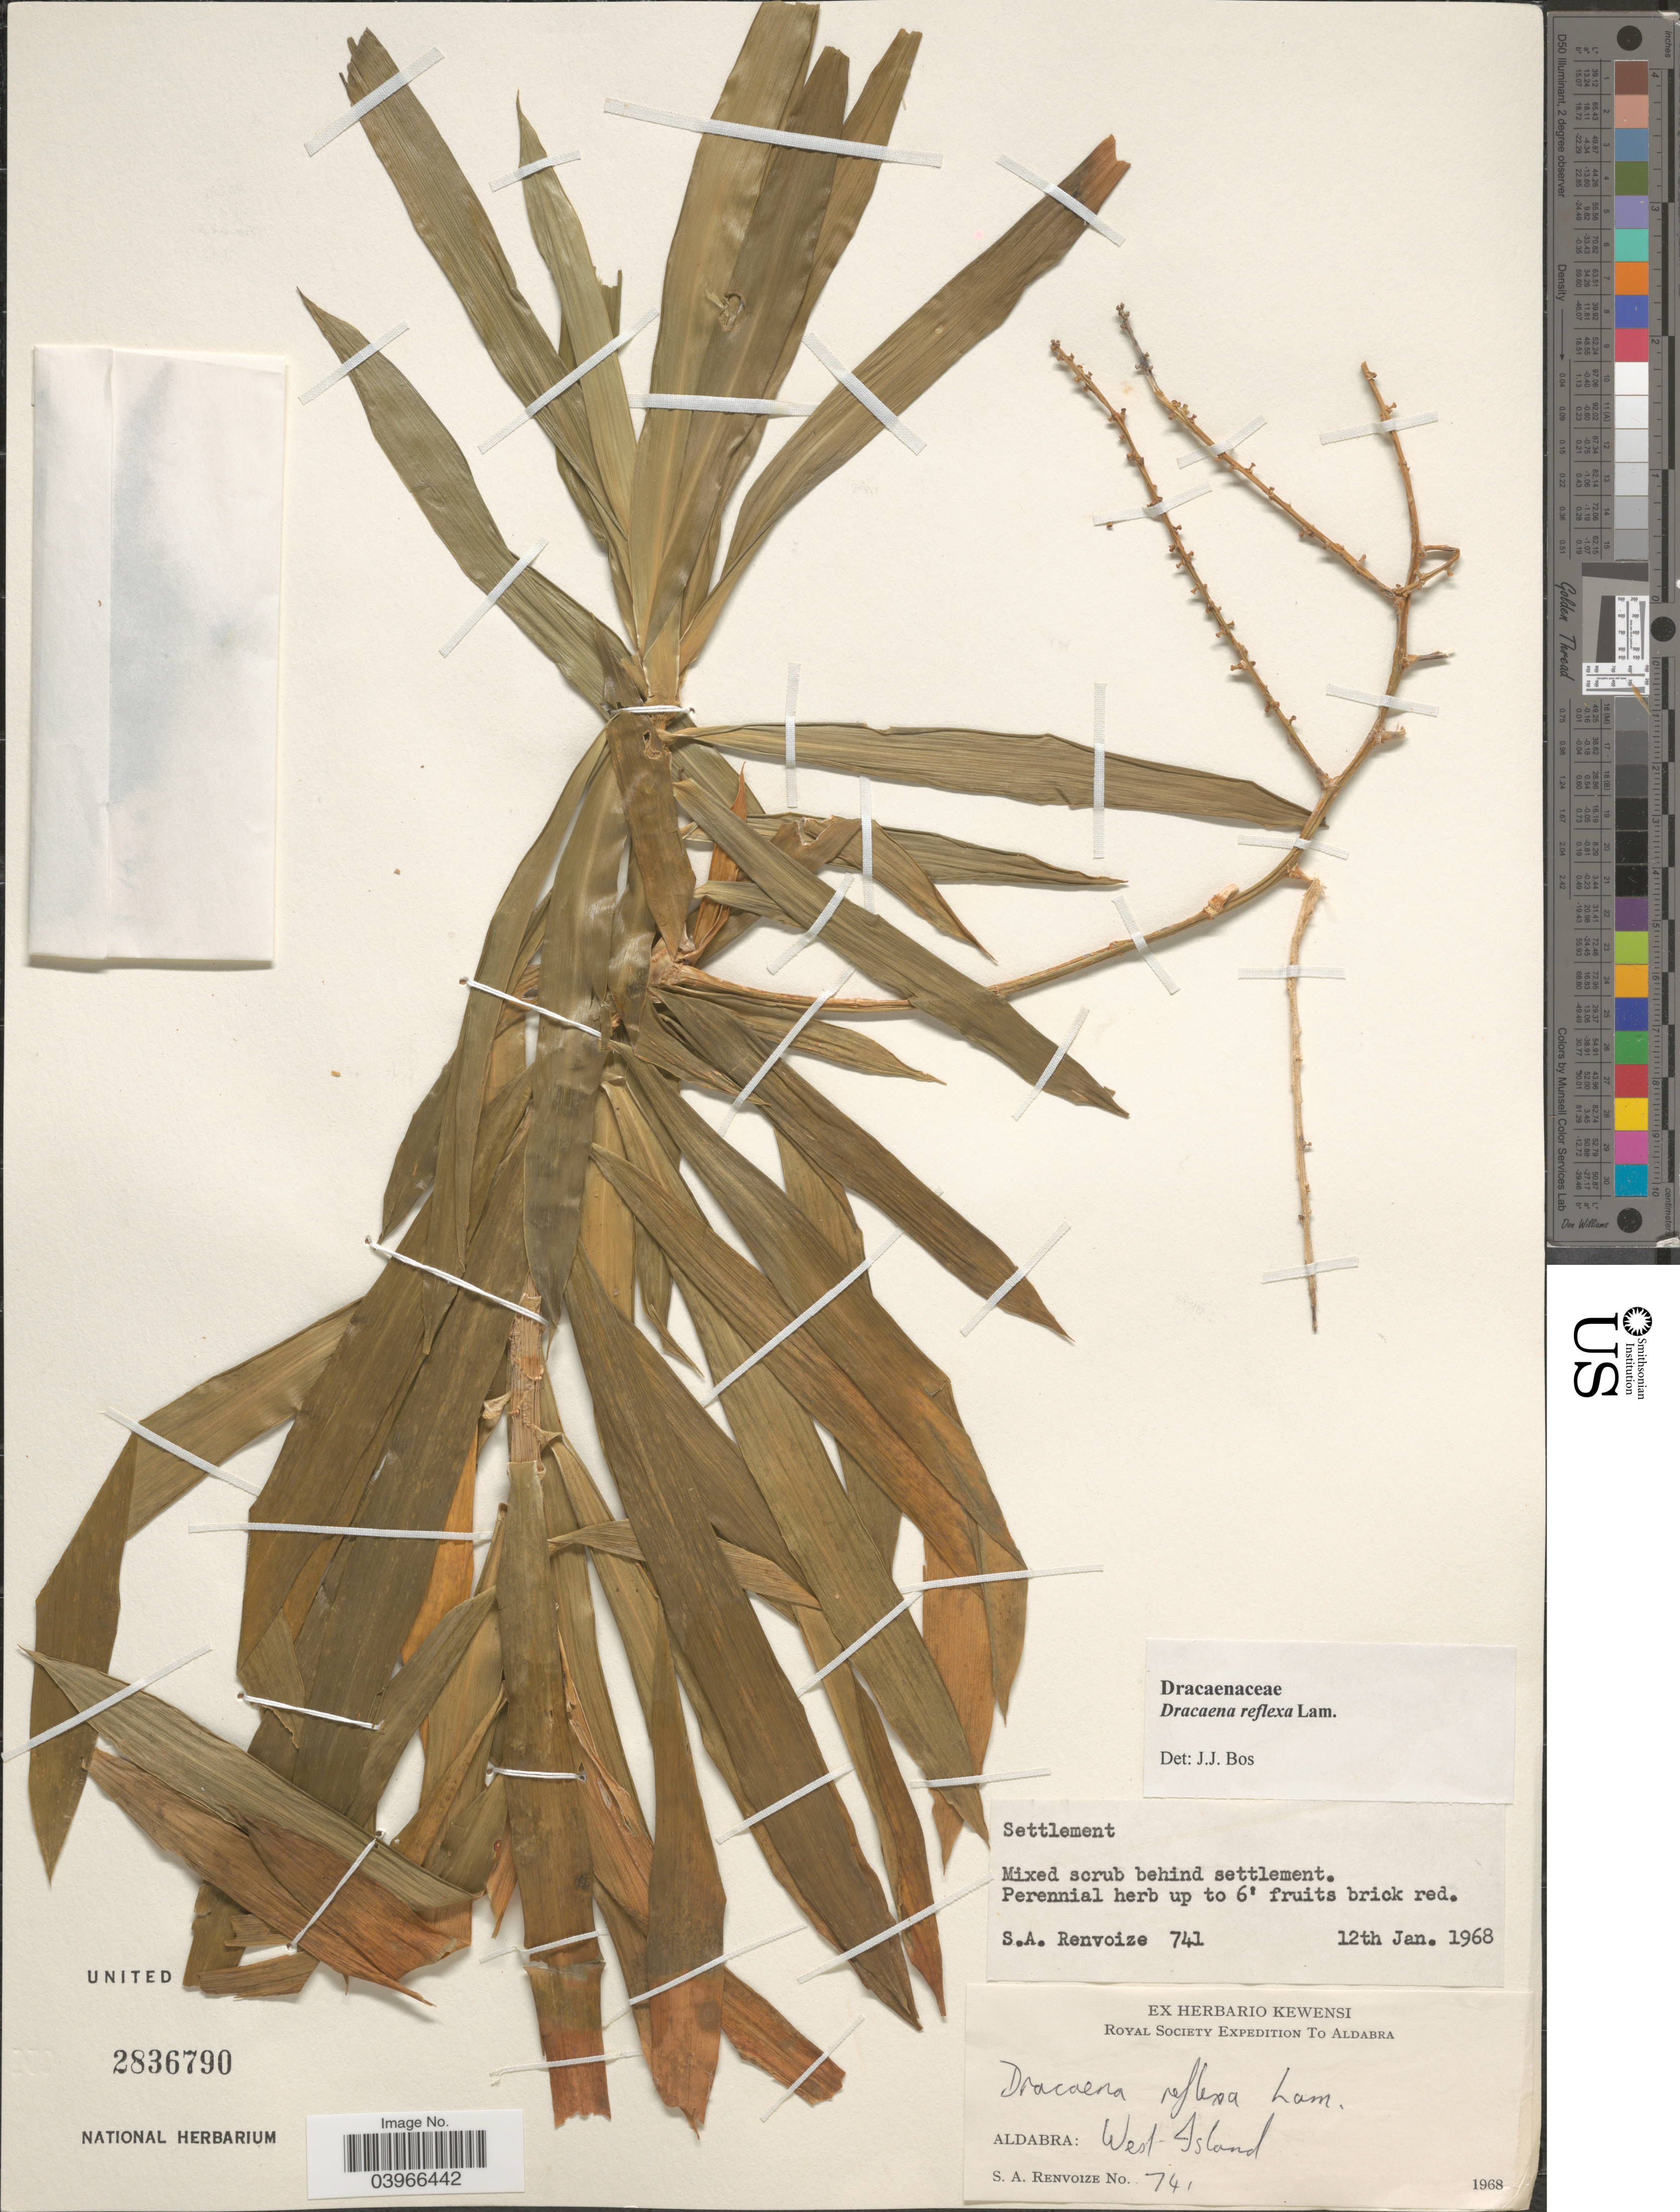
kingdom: Plantae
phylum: Tracheophyta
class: Liliopsida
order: Asparagales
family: Asparagaceae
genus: Dracaena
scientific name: Dracaena reflexa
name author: Lam.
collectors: S. A. Renvoize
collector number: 741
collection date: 1968-01-12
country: Seychelles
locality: Settlement. Aldabra. Aldabra: West Island.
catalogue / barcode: US 2836790